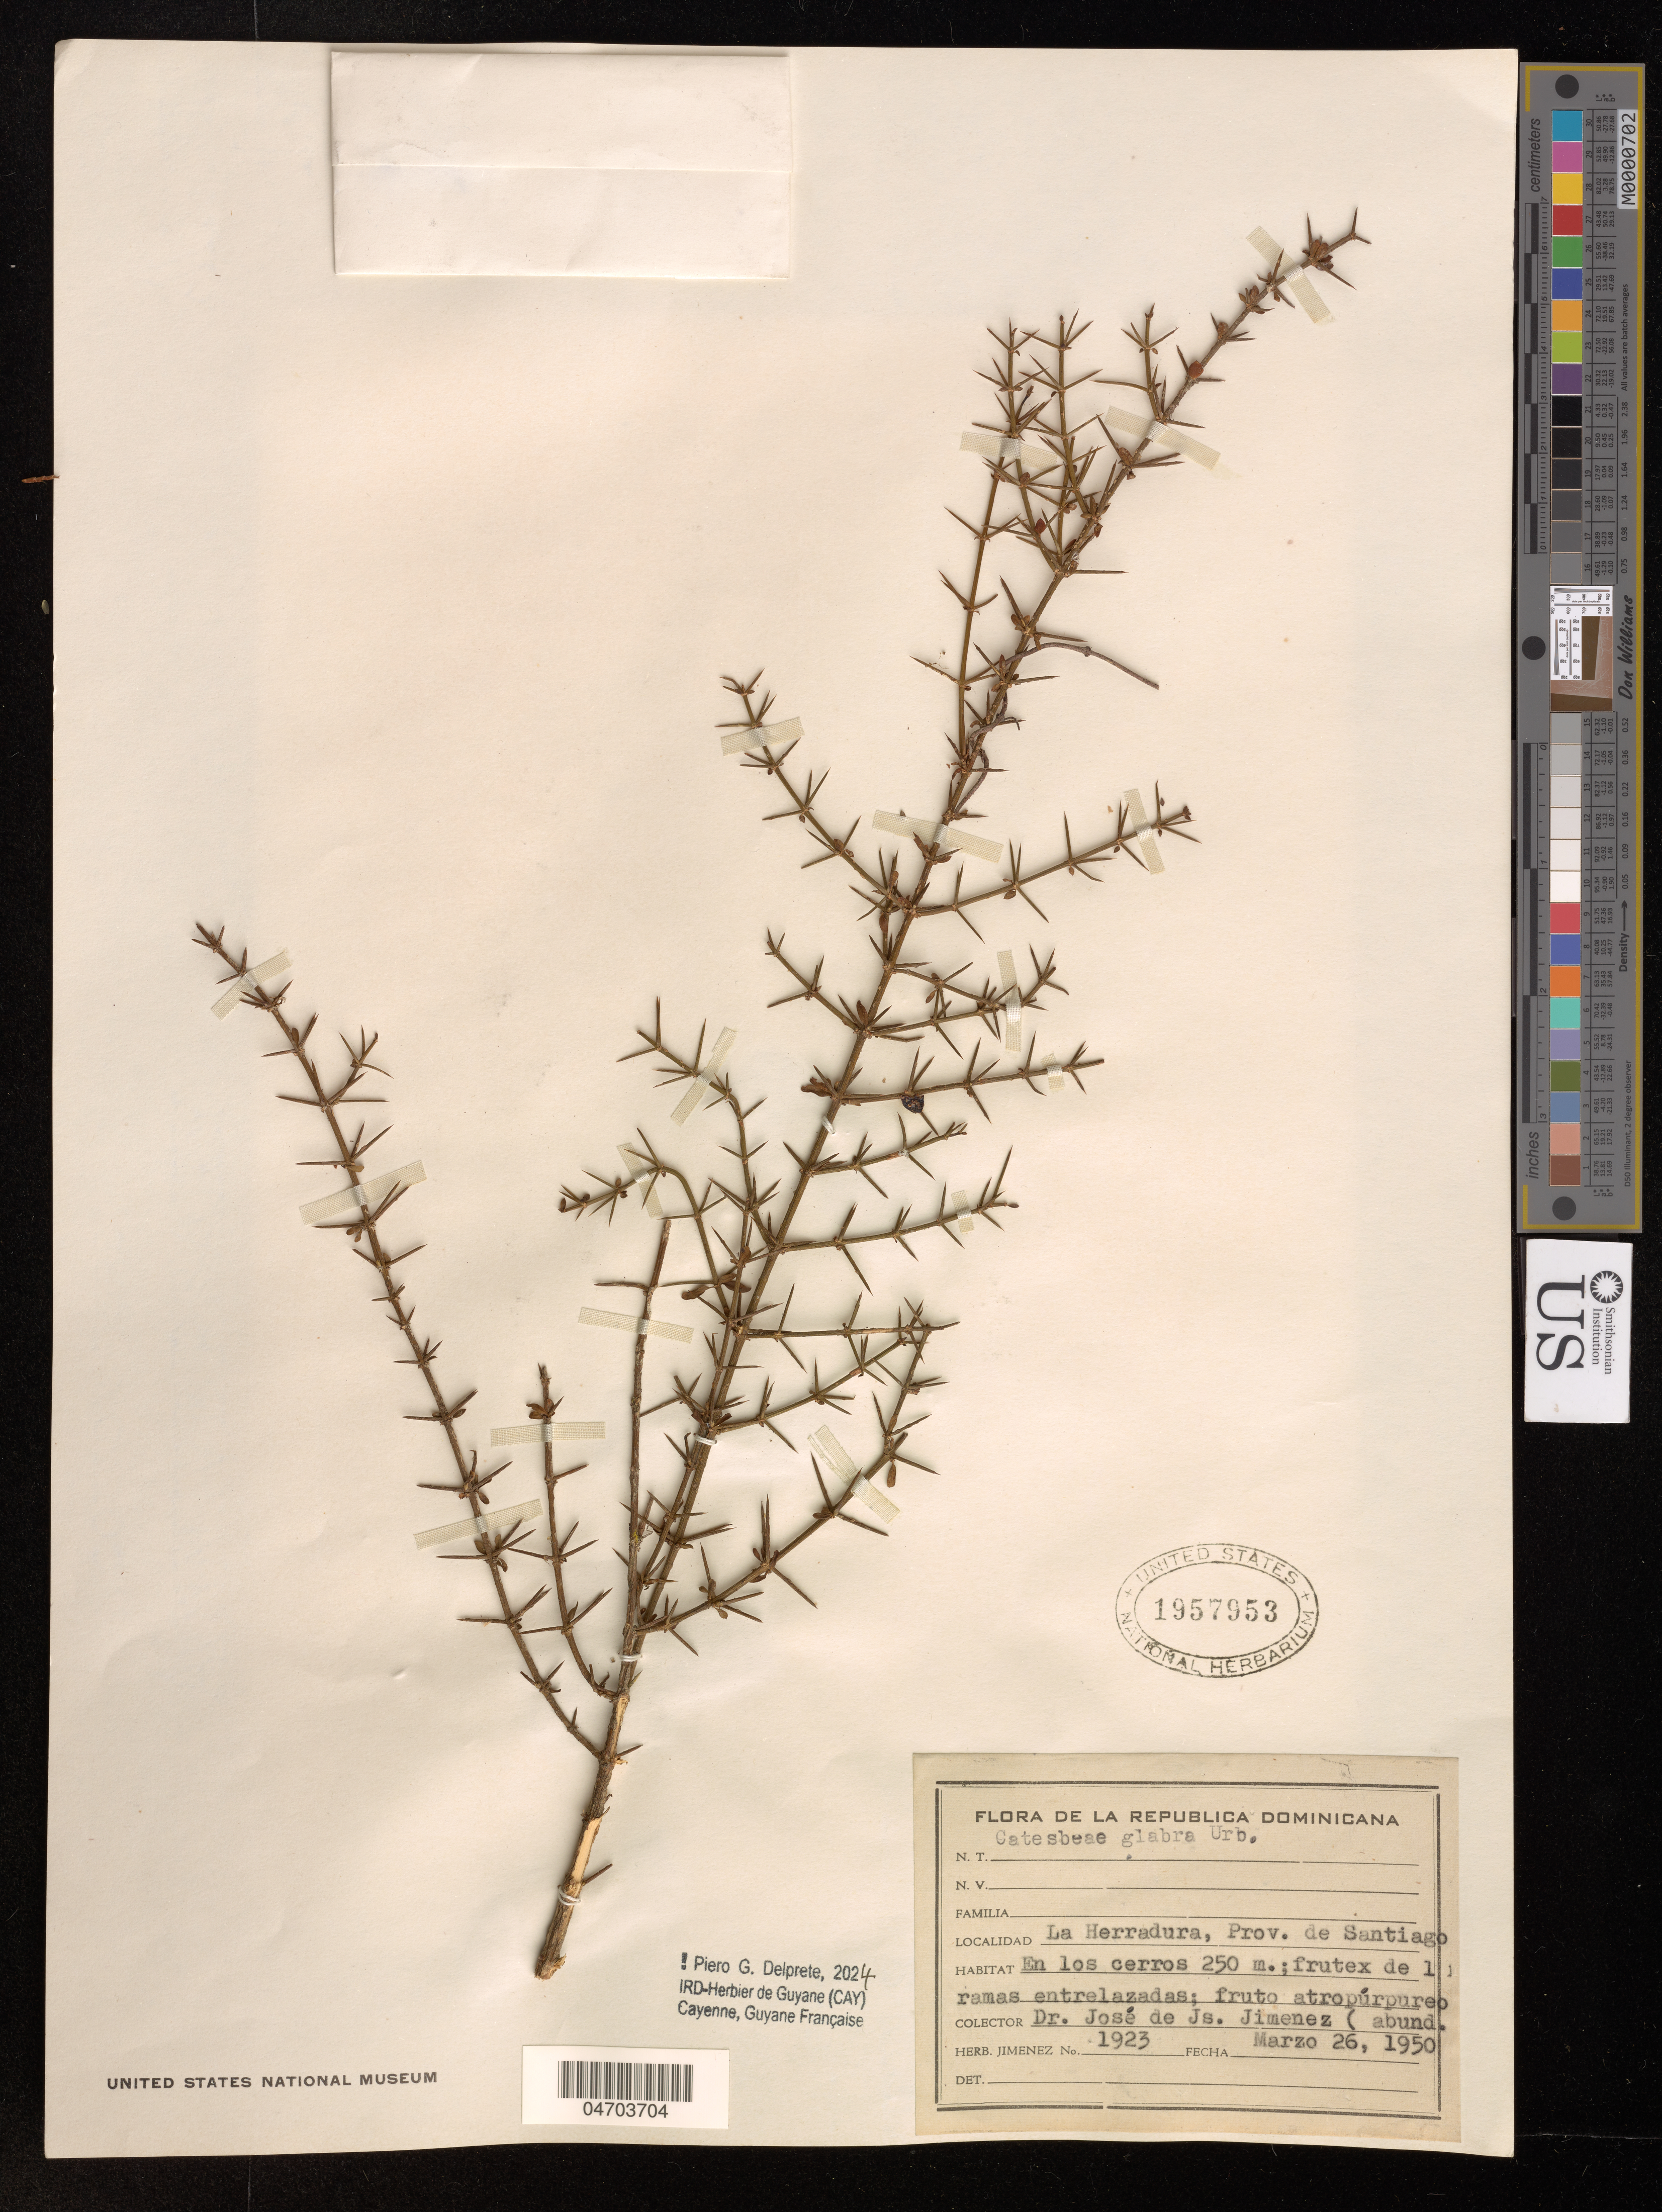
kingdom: Plantae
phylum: Tracheophyta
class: Magnoliopsida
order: Gentianales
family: Rubiaceae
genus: Catesbaea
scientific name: Catesbaea glabra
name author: Urb.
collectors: J. Jiménez Almonte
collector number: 1923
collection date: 1950-03-26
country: Dominican Republic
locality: La Herradura, Prov. de Santiago. En los cerros.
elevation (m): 250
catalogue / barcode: US 1957953